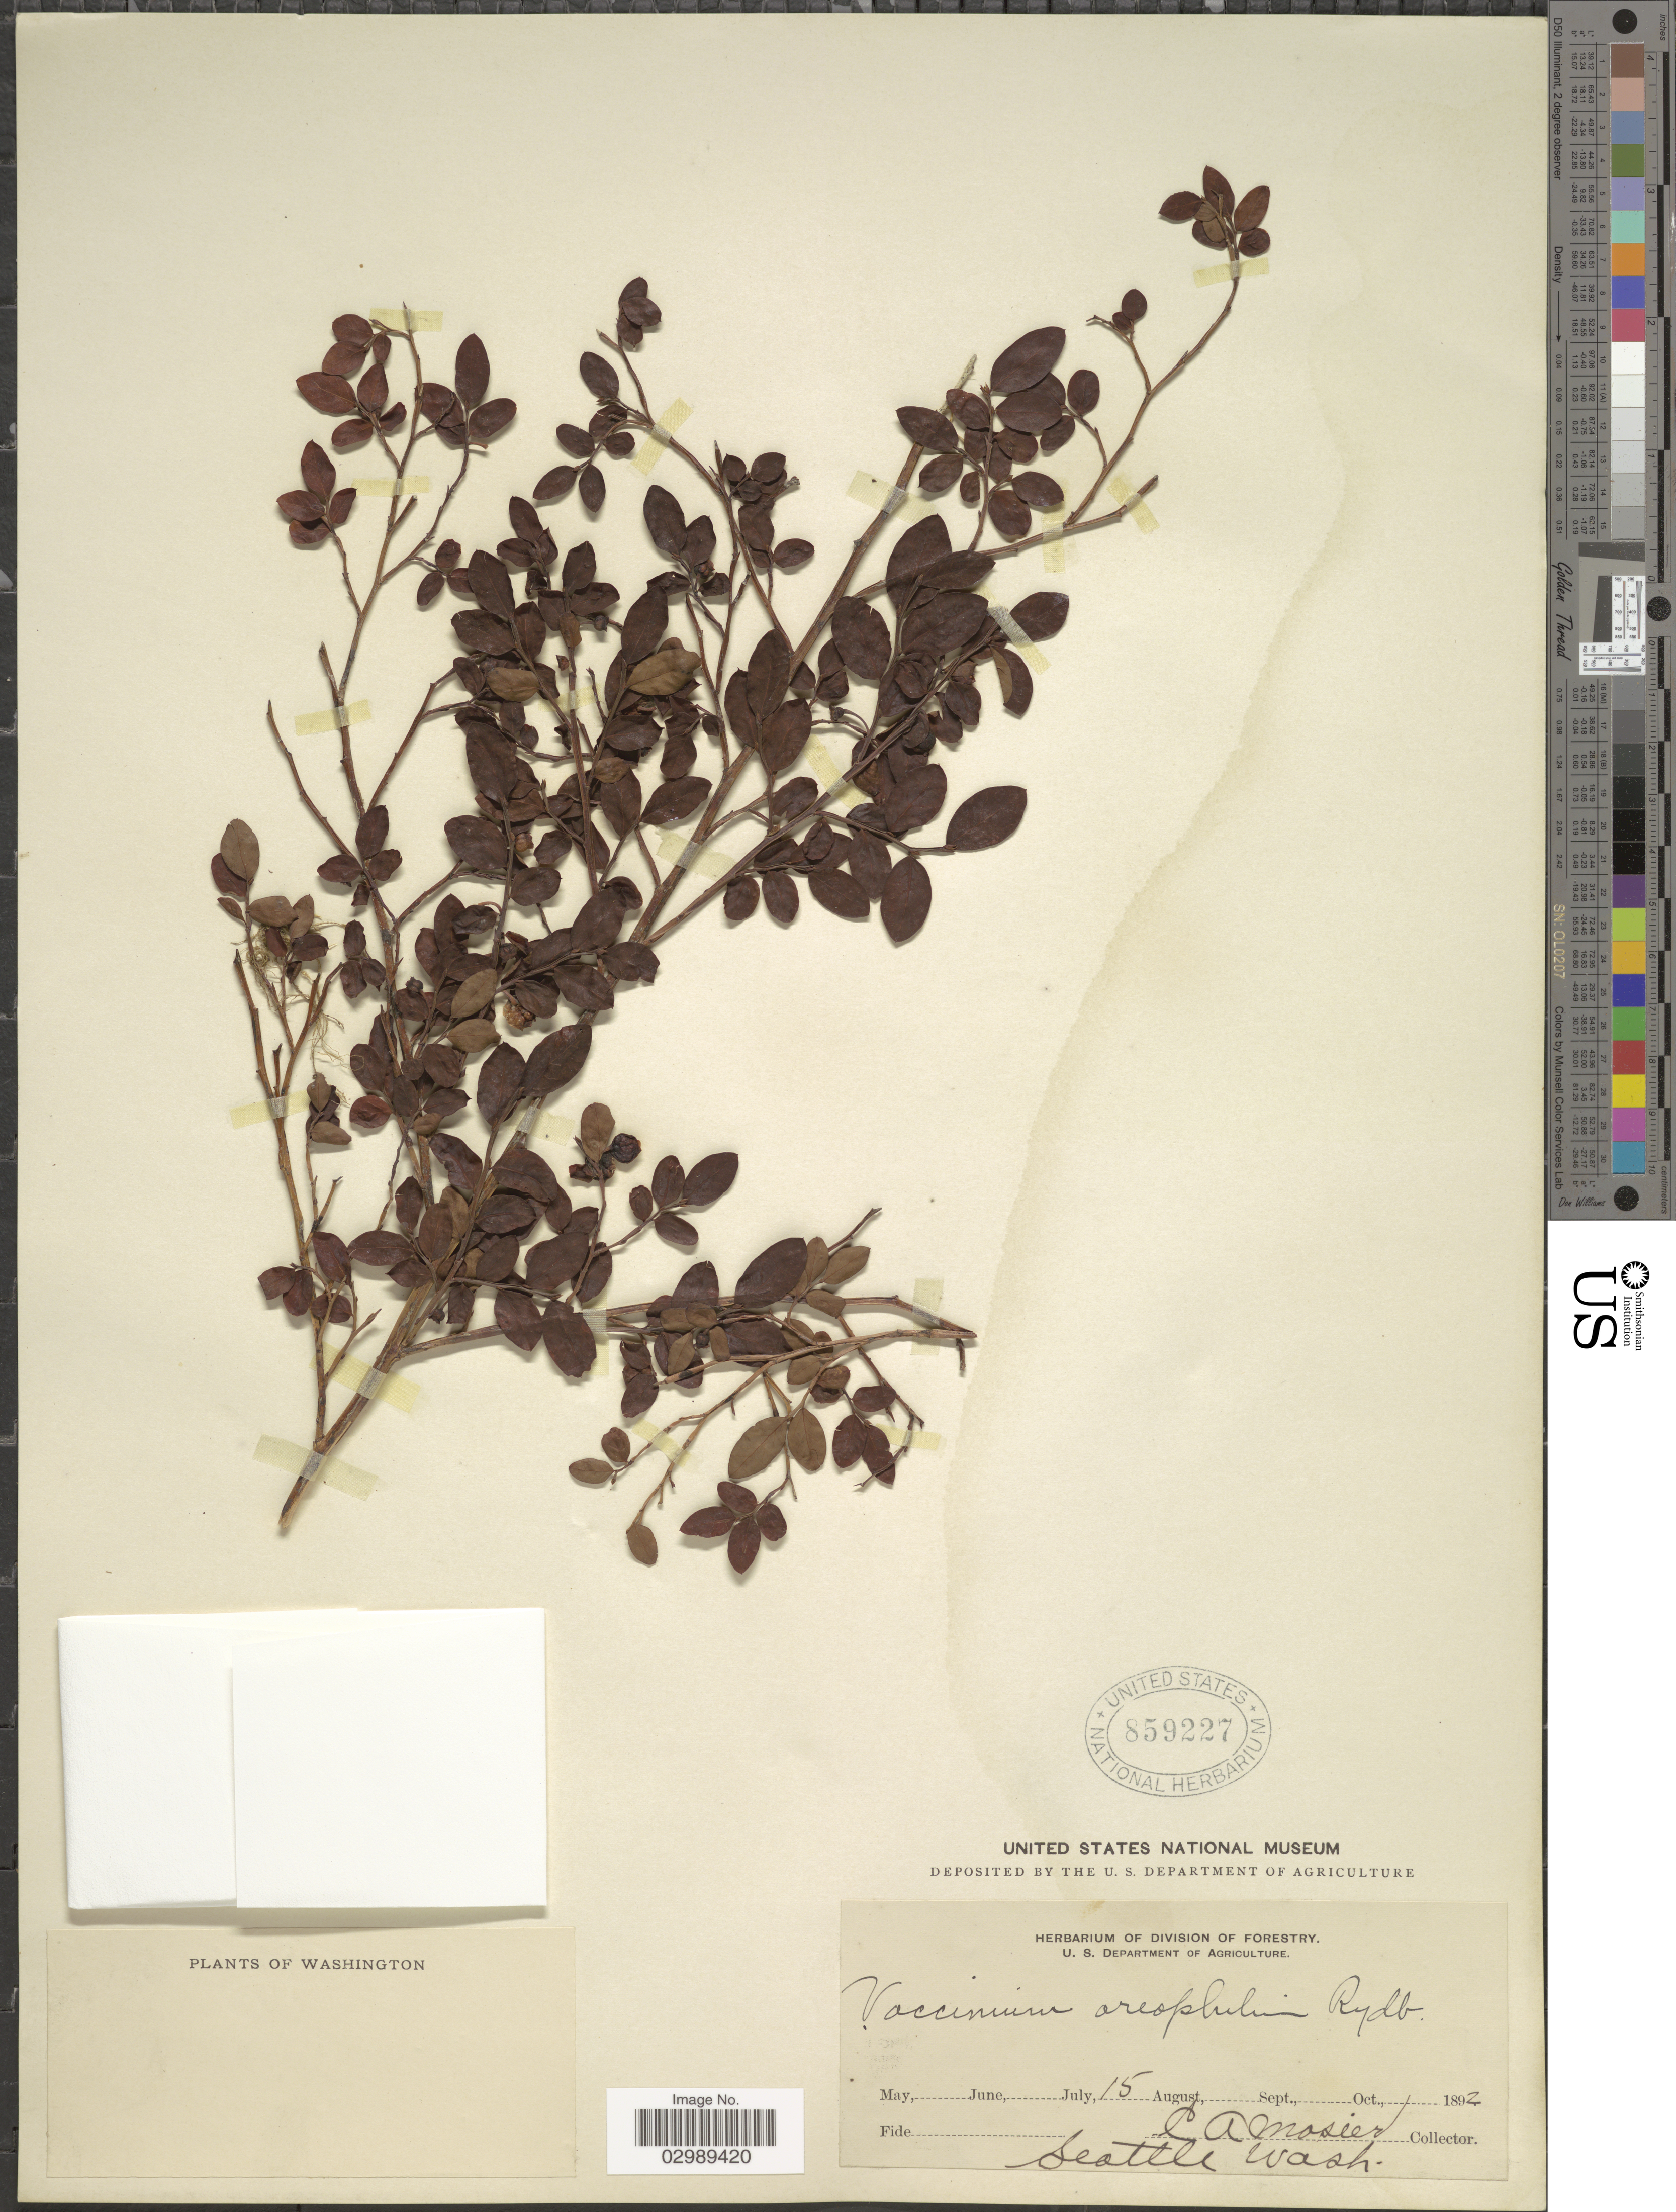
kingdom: Plantae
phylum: Tracheophyta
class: Magnoliopsida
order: Ericales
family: Ericaceae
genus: Vaccinium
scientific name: Vaccinium parvifolium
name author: Small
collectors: C. A. Mosier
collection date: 1892-08-15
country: United States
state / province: Washington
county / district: King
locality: Seattle.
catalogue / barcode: US 859227